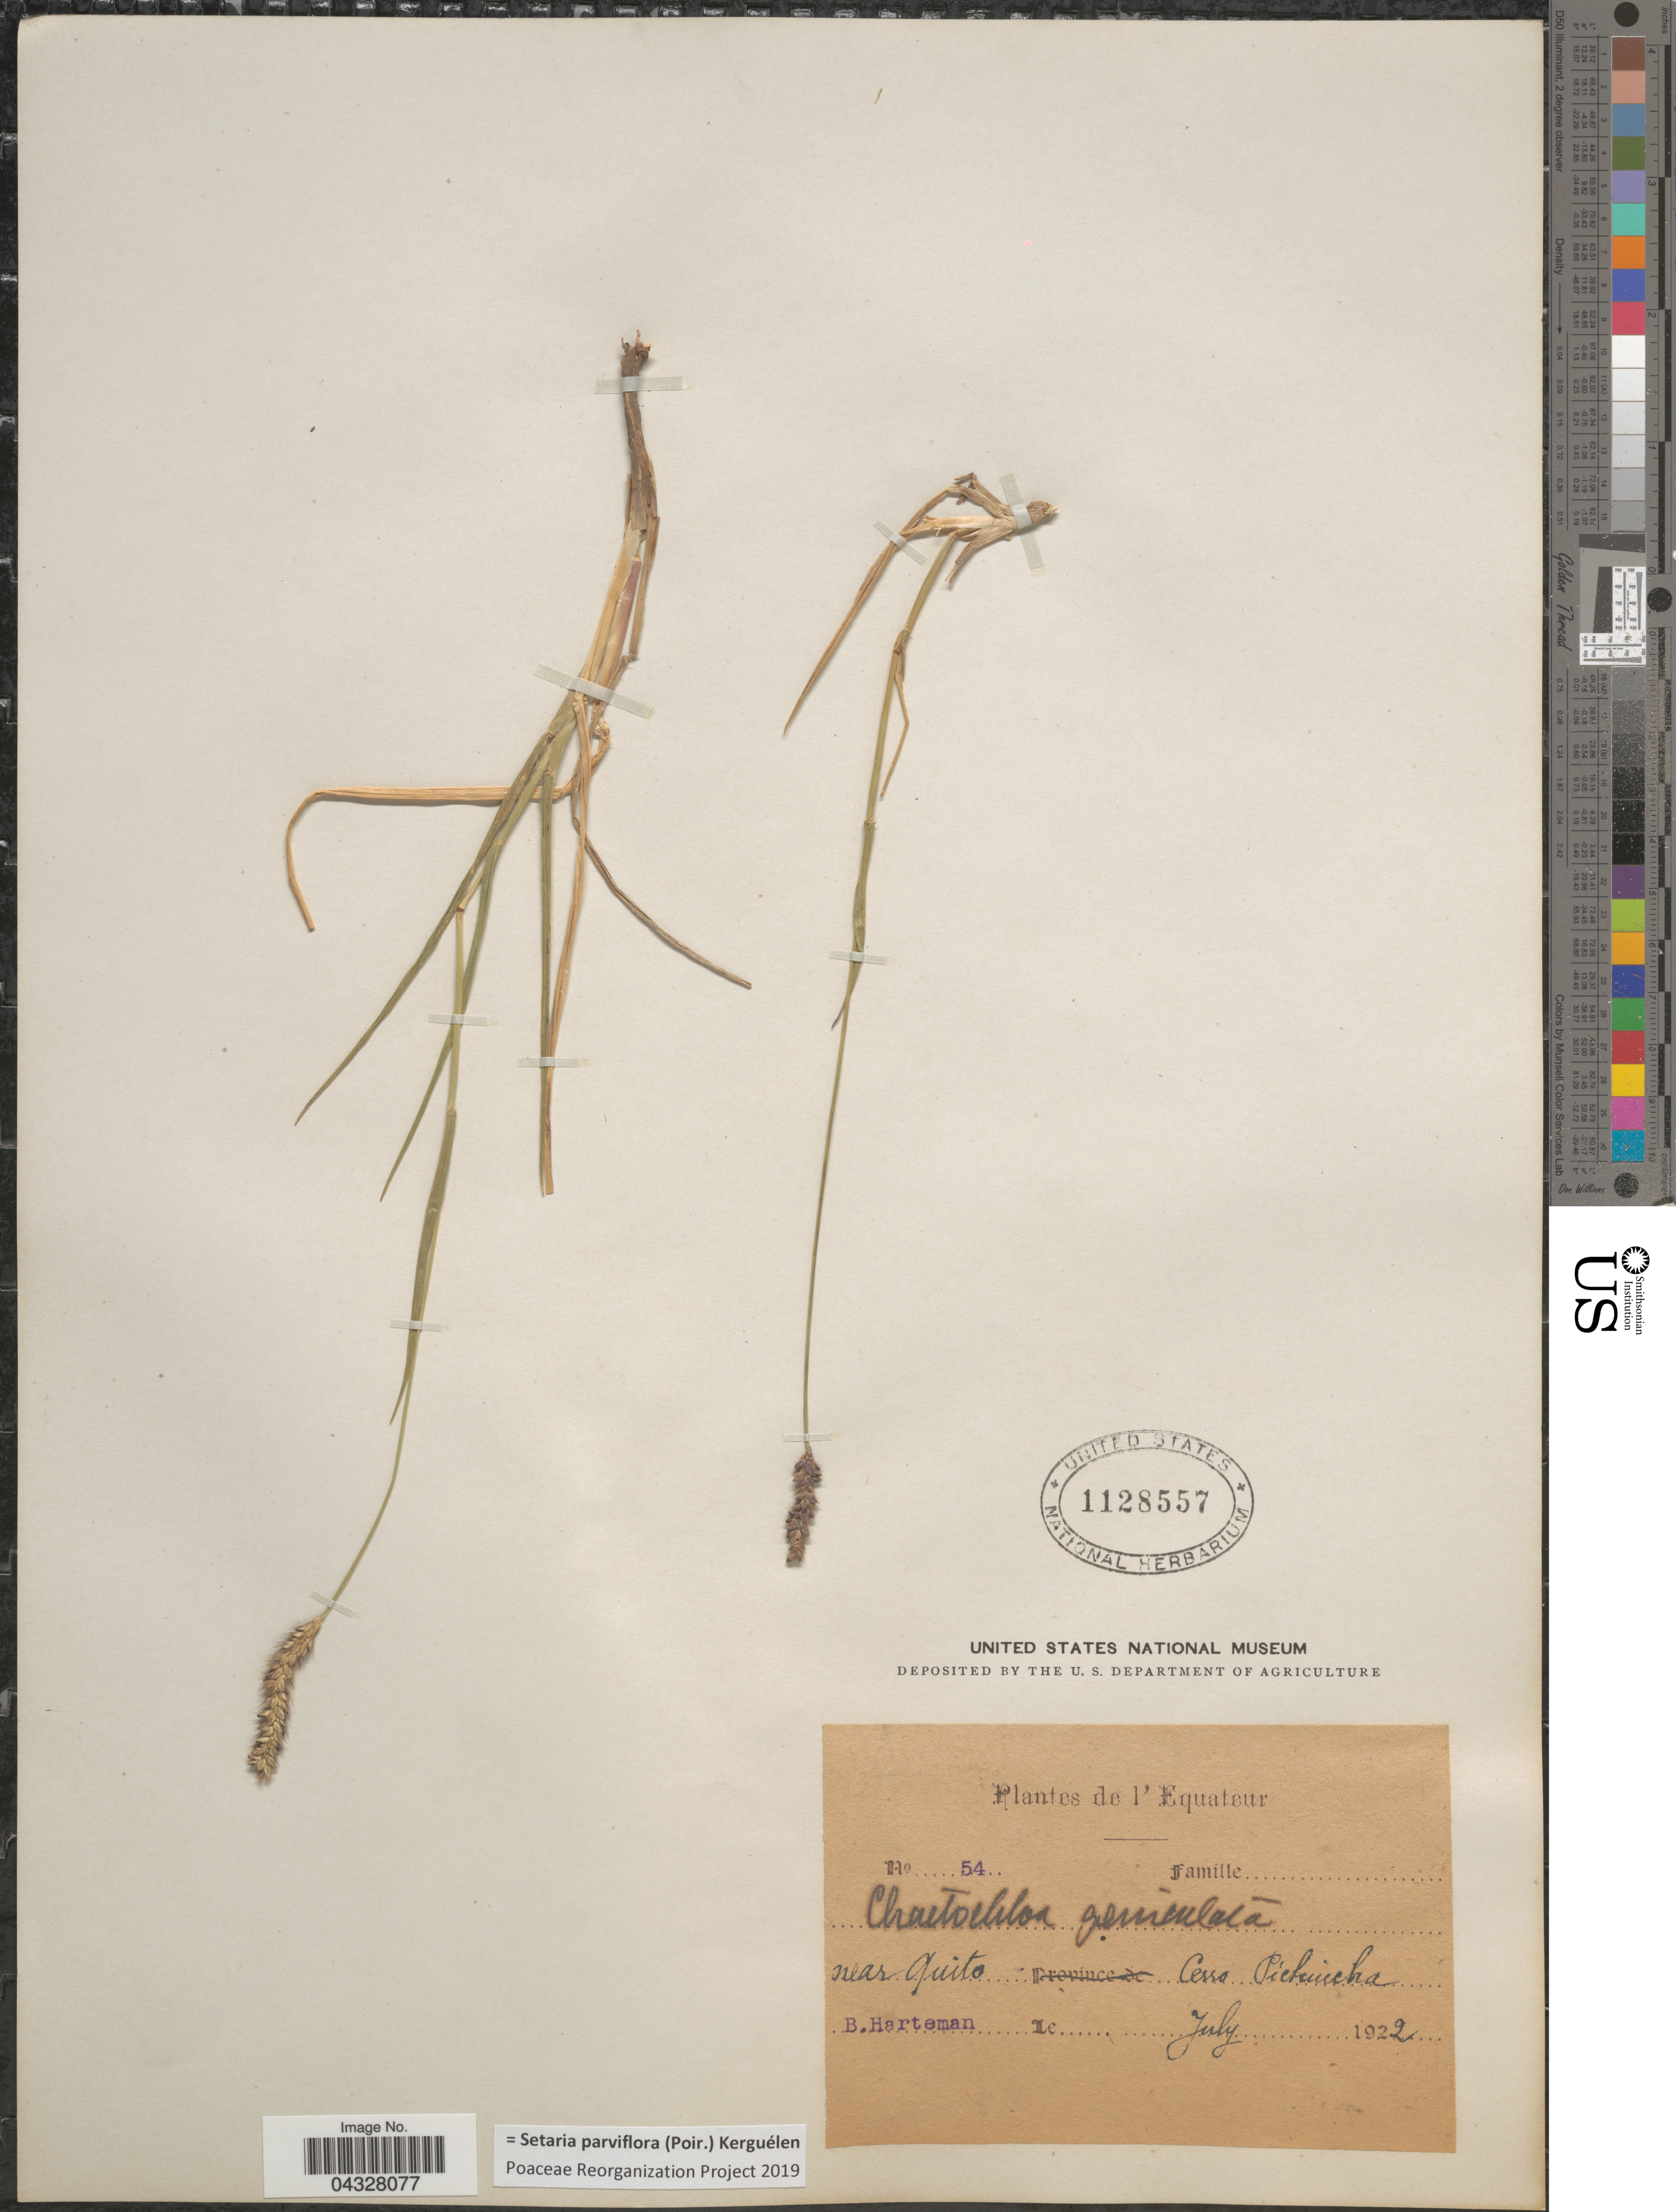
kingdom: Plantae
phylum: Tracheophyta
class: Liliopsida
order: Poales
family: Poaceae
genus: Setaria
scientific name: Setaria parviflora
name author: (Poir.) Kerguélen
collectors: B. Harteman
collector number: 54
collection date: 1922-07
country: Ecuador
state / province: Pichincha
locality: Equateur. Near Quito. Cerro Pichincha.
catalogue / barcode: US 1128557